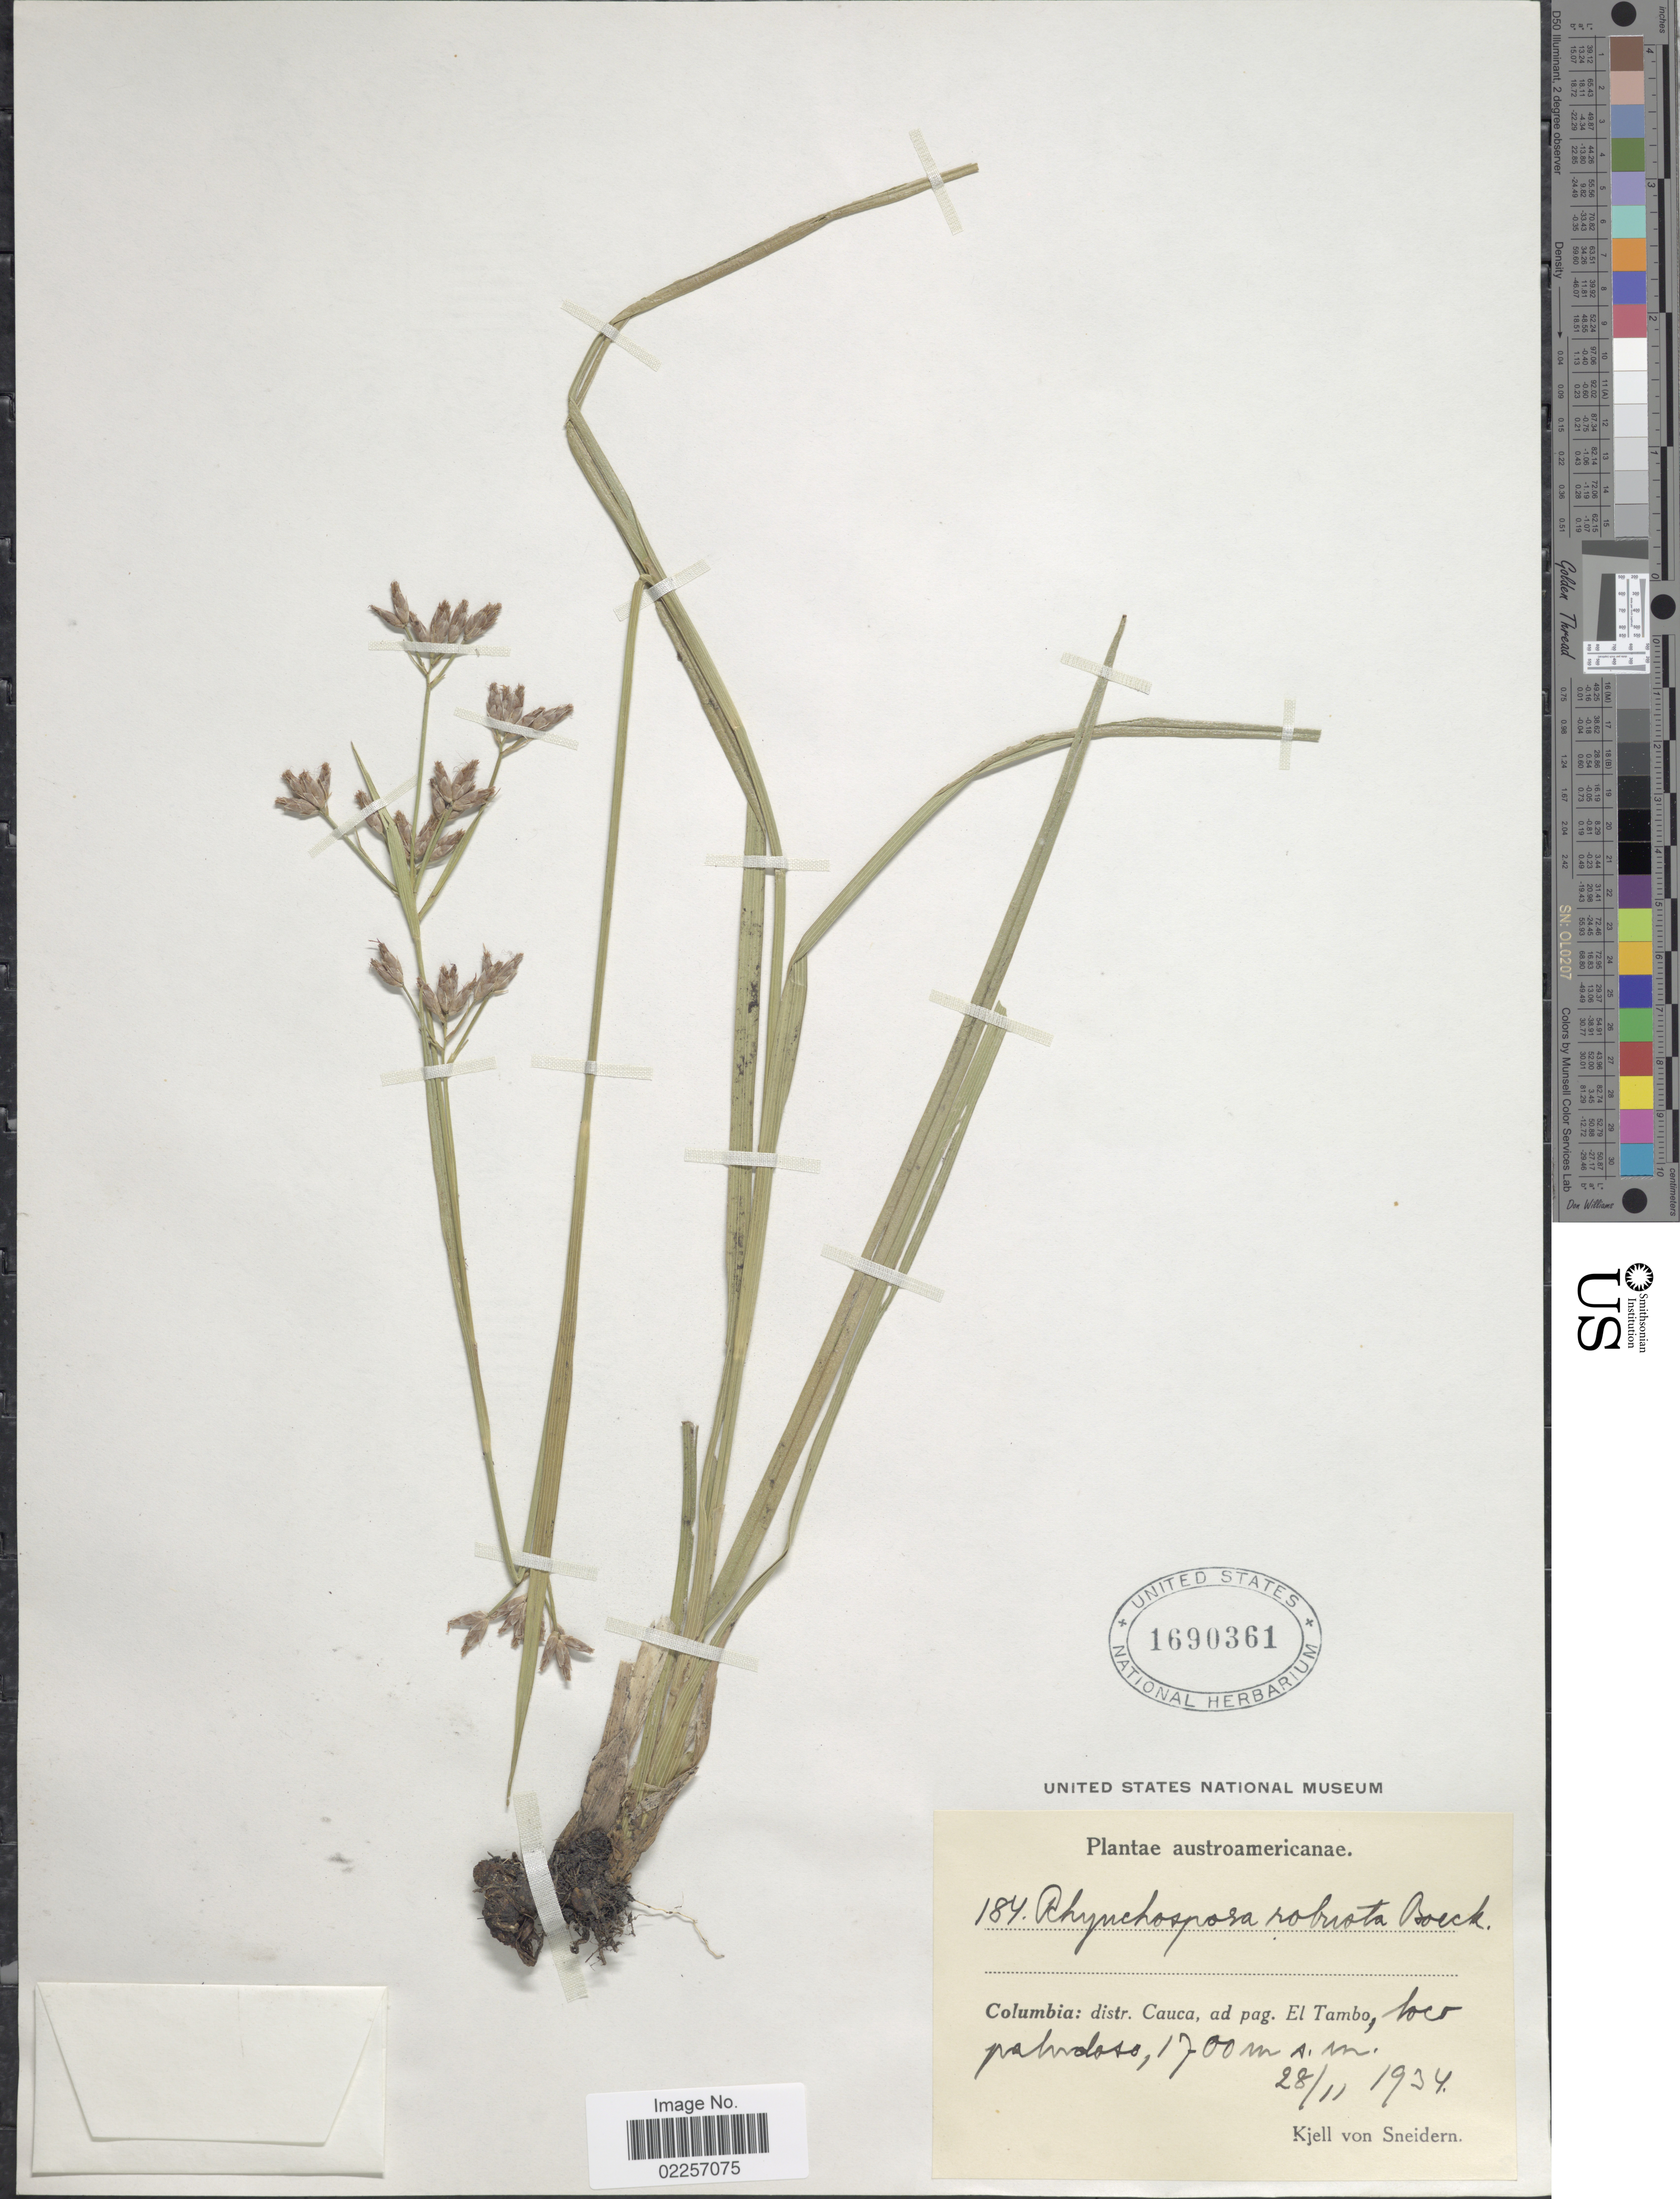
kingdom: Plantae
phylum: Tracheophyta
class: Liliopsida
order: Poales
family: Cyperaceae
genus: Rhynchospora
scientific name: Rhynchospora robusta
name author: (Kunth) Boeckeler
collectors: K. von Sneidern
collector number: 184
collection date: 1934-11-28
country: Colombia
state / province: Cauca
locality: Ad pag. El Tambo, loco paludoso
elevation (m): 1700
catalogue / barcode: US 1690361